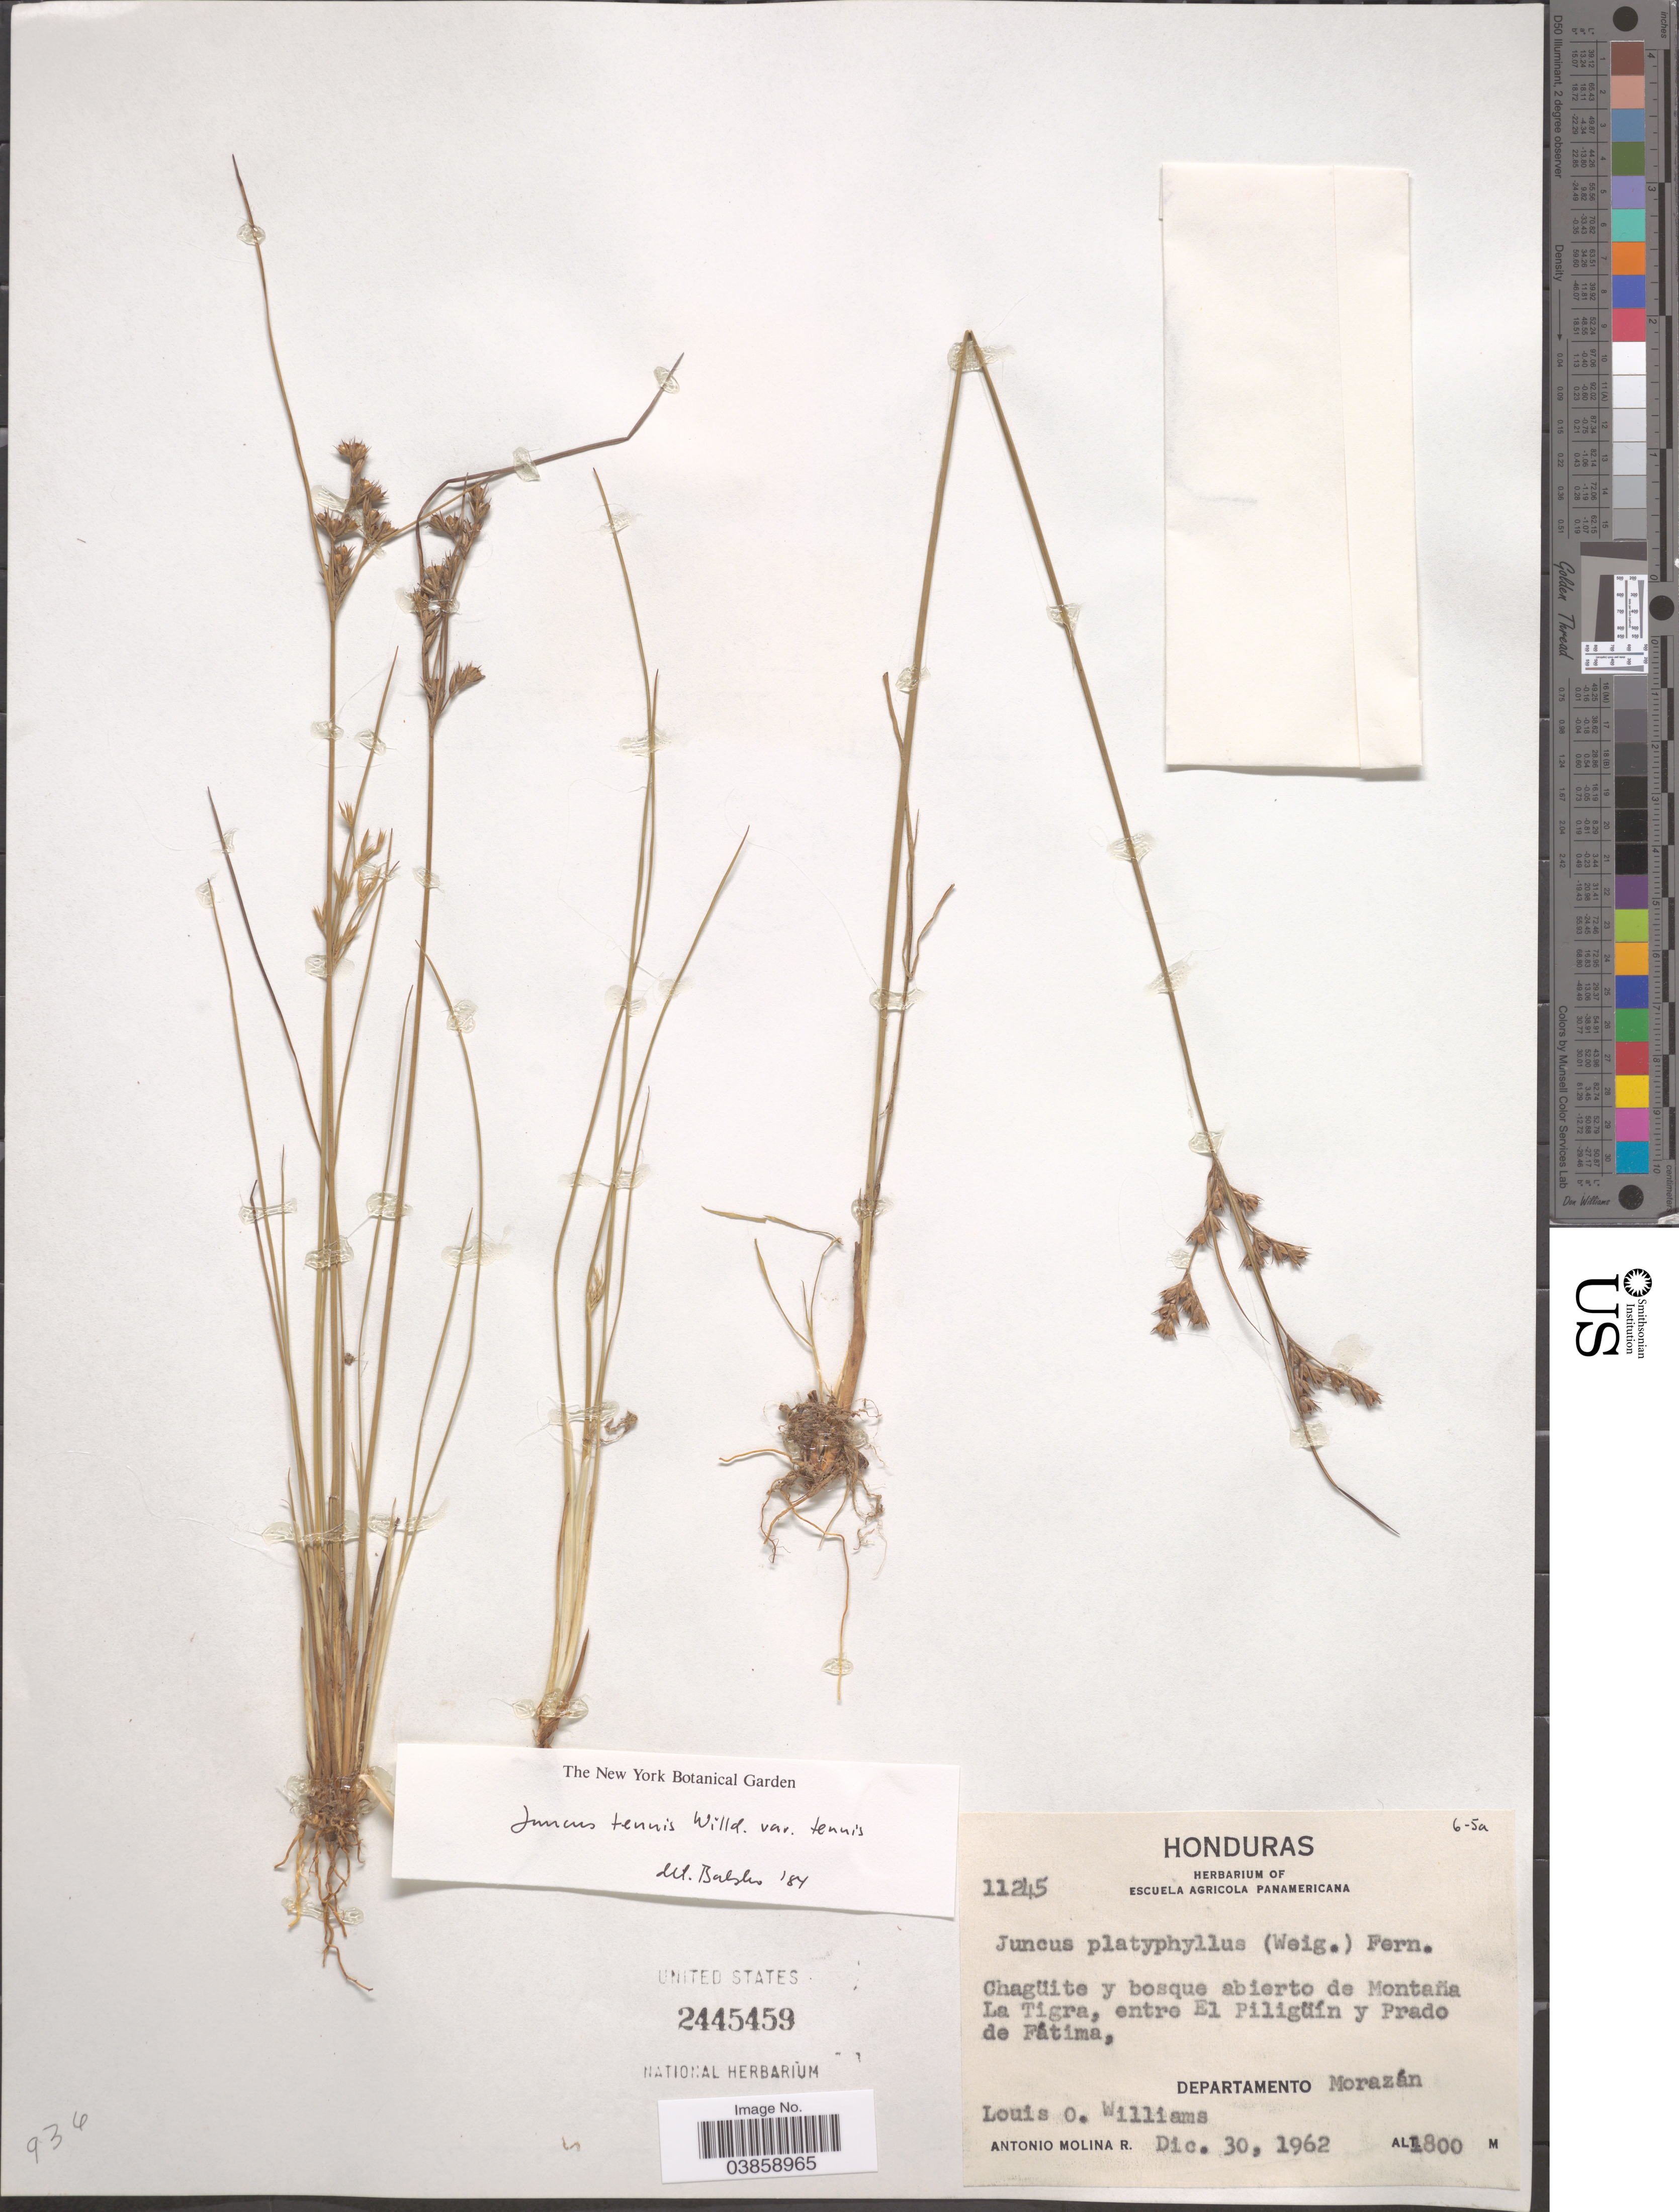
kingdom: Plantae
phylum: Tracheophyta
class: Liliopsida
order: Poales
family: Juncaceae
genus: Juncus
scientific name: Juncus tenuis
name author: Willd.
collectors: L. O. Williams & A. Molina R.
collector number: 11245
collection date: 1962-12-30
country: Honduras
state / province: Fco. Morazán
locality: Chagüite y bosque abierto de Montaña La Tigra, entre El Piligüín y Prado de Fátima, Departamento Morazán.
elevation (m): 1800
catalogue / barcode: US 2445459